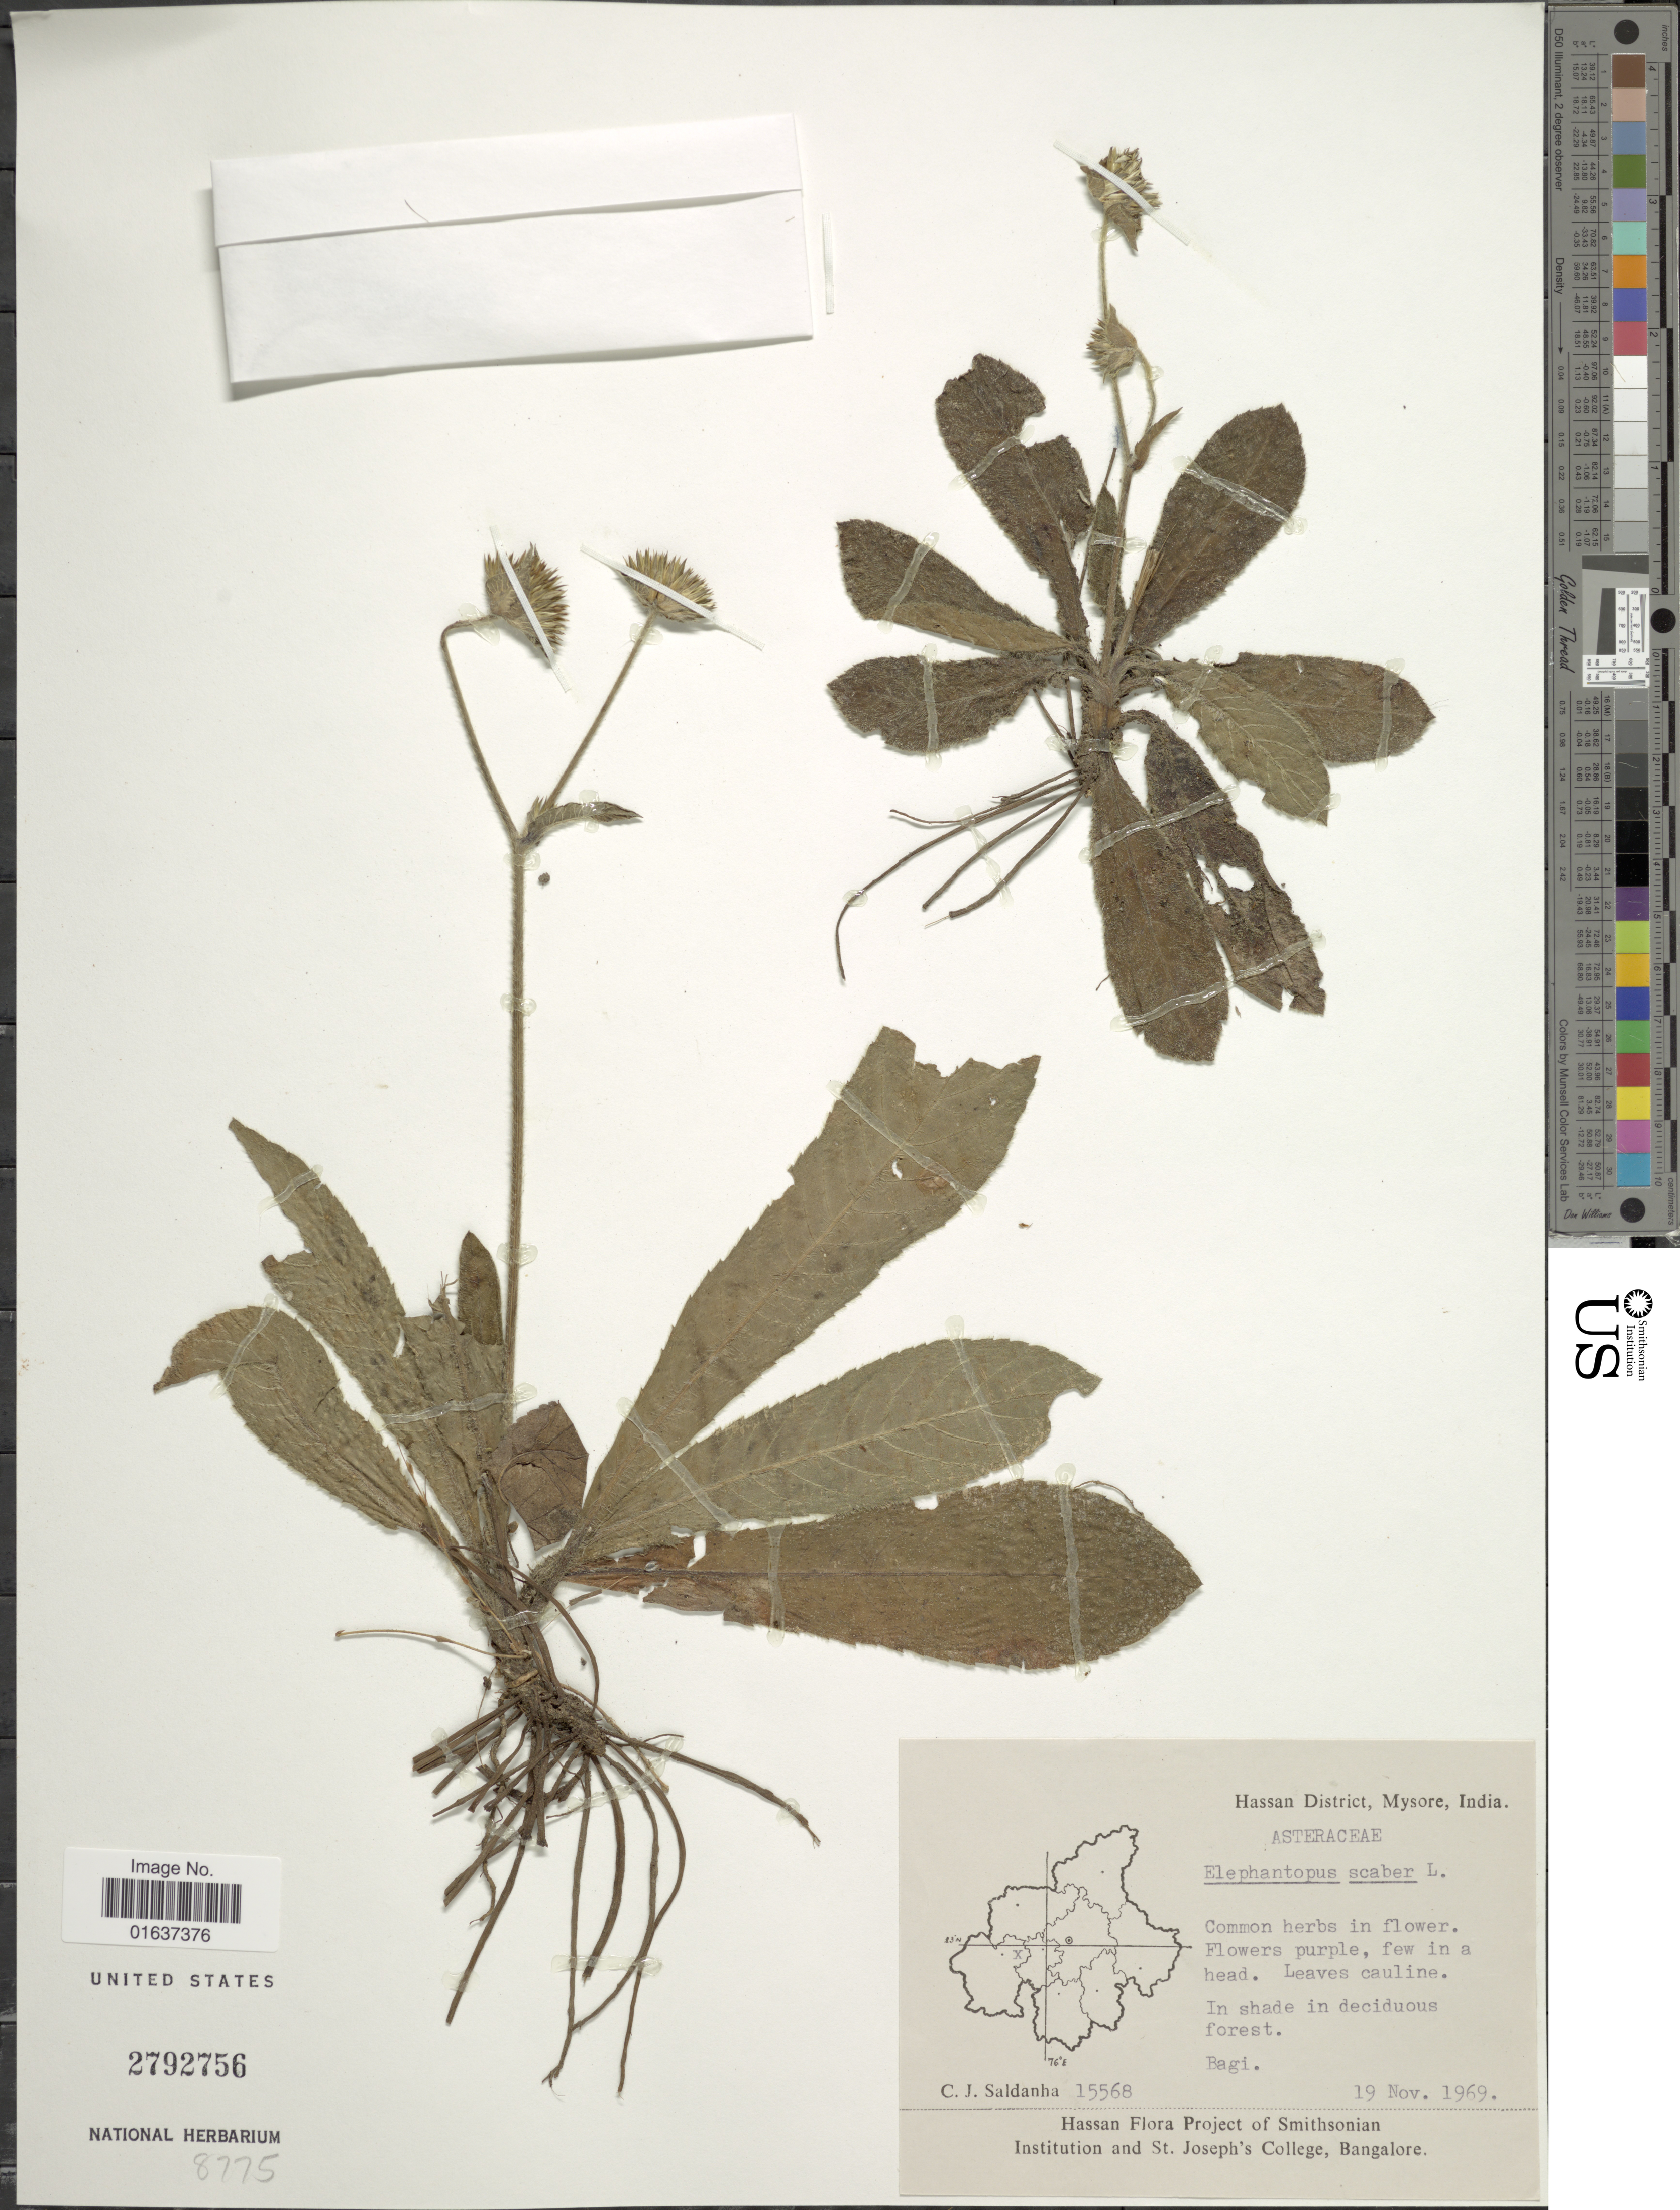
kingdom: Plantae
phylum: Tracheophyta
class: Magnoliopsida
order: Asterales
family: Asteraceae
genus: Elephantopus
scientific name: Elephantopus scaber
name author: L.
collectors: C. J. Saldanha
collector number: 15568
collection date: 1969-11-19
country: India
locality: Hassan District, Mysore, in shade in deciduous forest, Bagi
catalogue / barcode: US 2792756